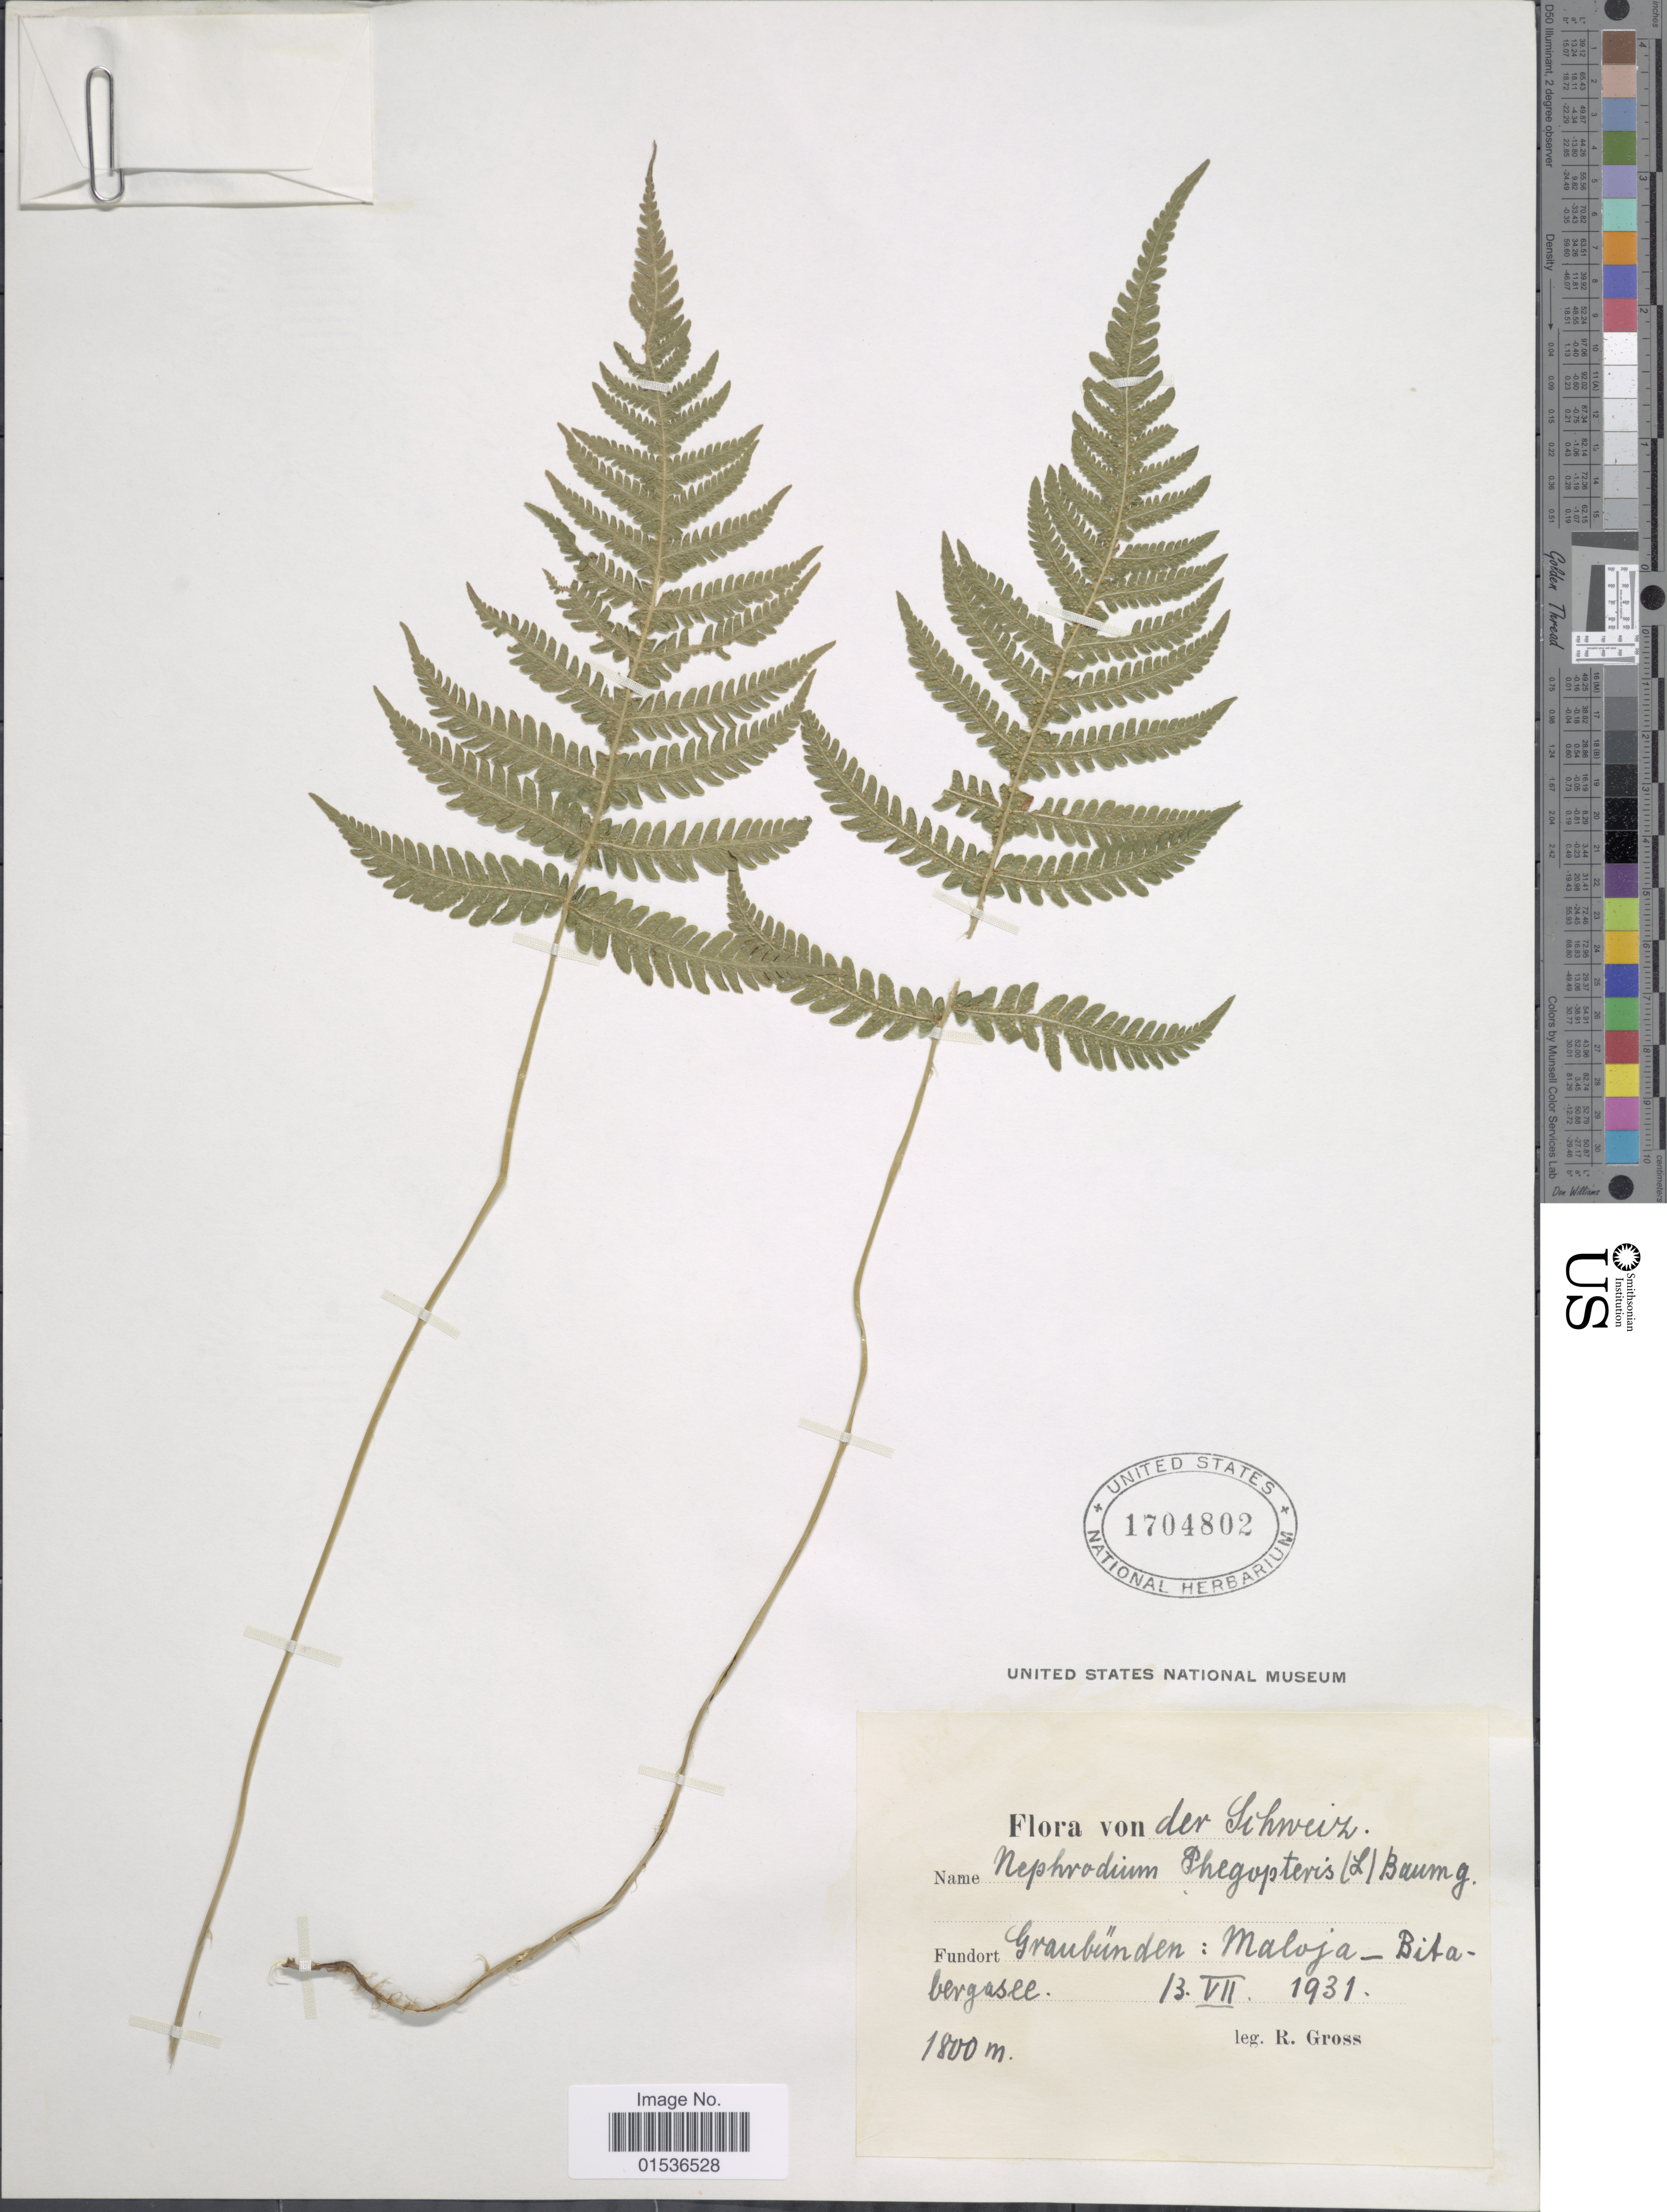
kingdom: Plantae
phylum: Tracheophyta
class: Polypodiopsida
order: Polypodiales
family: Thelypteridaceae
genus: Phegopteris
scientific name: Phegopteris connectilis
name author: (Michx.) Watt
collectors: R. Gross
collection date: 1931-07-13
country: Switzerland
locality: Schweiz, Graubunden: Maloja-Bitabergasee.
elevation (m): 1800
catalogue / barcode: US 1704802